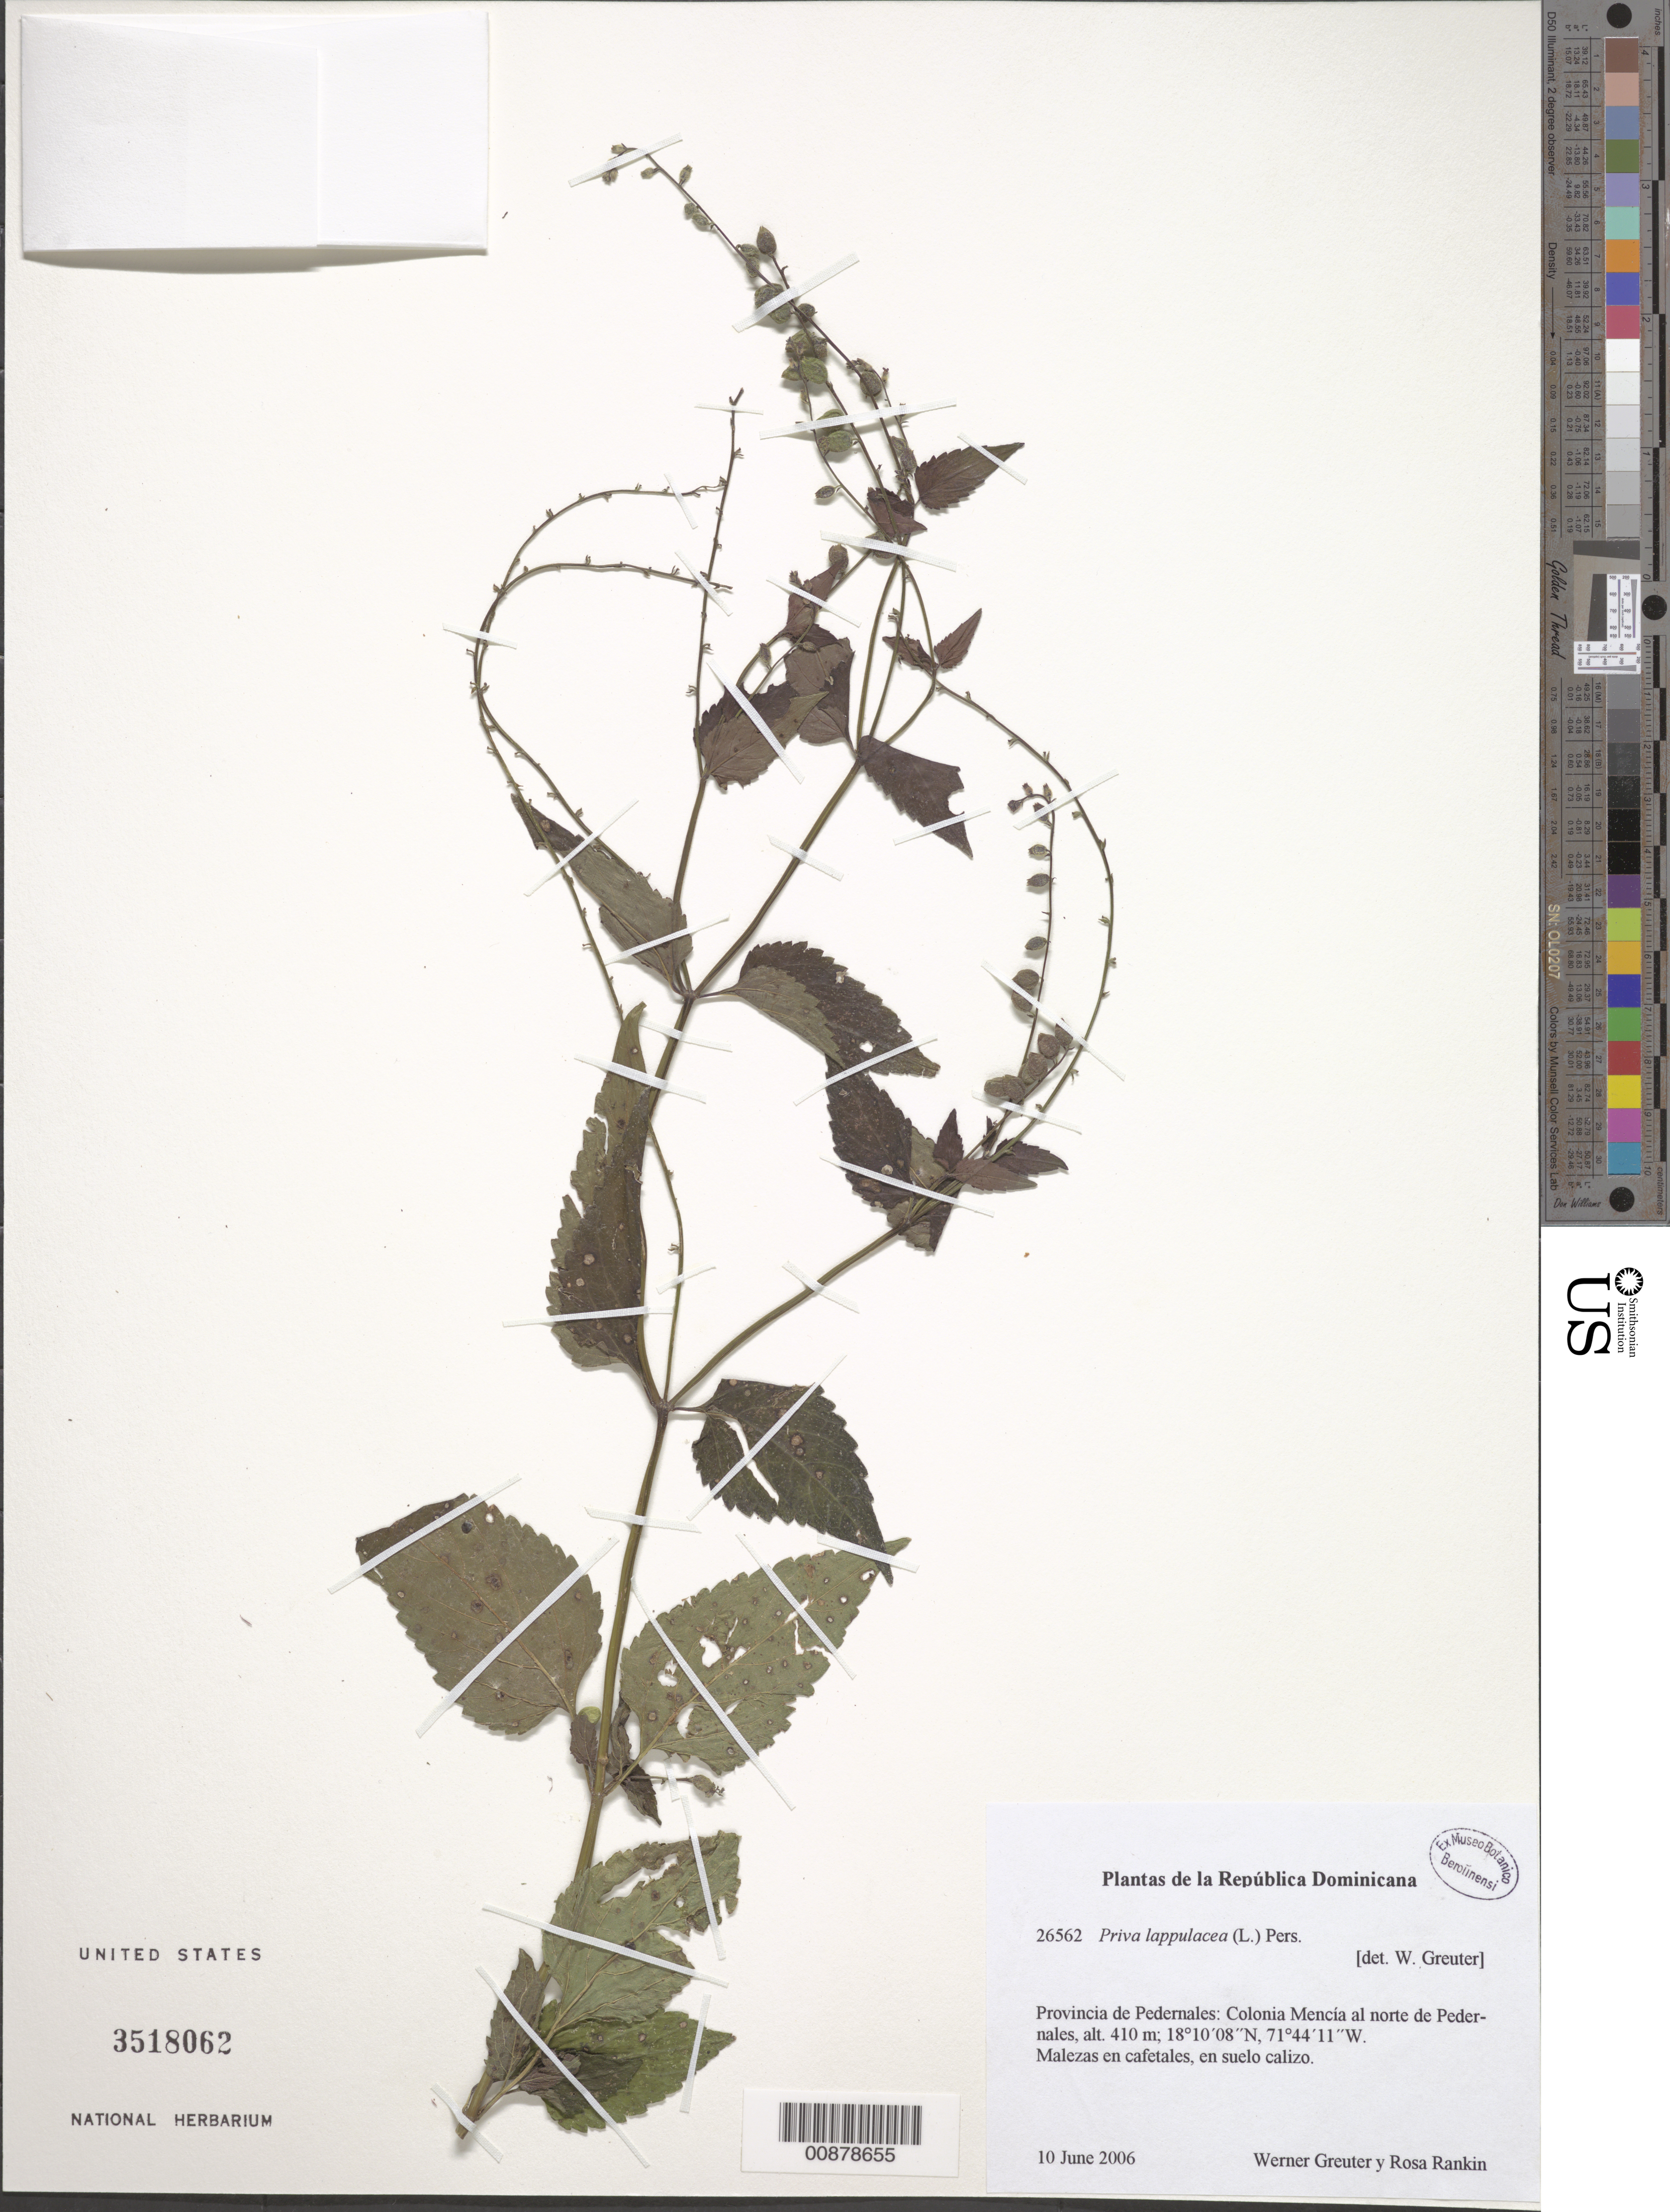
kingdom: Plantae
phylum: Tracheophyta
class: Magnoliopsida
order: Lamiales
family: Verbenaceae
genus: Priva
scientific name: Priva lappulacea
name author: (L.) Pers.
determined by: Greuter, W.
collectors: W. Greuter & R. Rankin Rodriguez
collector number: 26562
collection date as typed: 10 Jun 2006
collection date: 2006-06-10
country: Dominican Republic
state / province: Pedernales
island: Hispaniola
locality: Colonia Mencía al norte de Pedernales.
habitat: Malezas en cafetales, en suelo calizo.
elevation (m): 410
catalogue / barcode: US 3518062